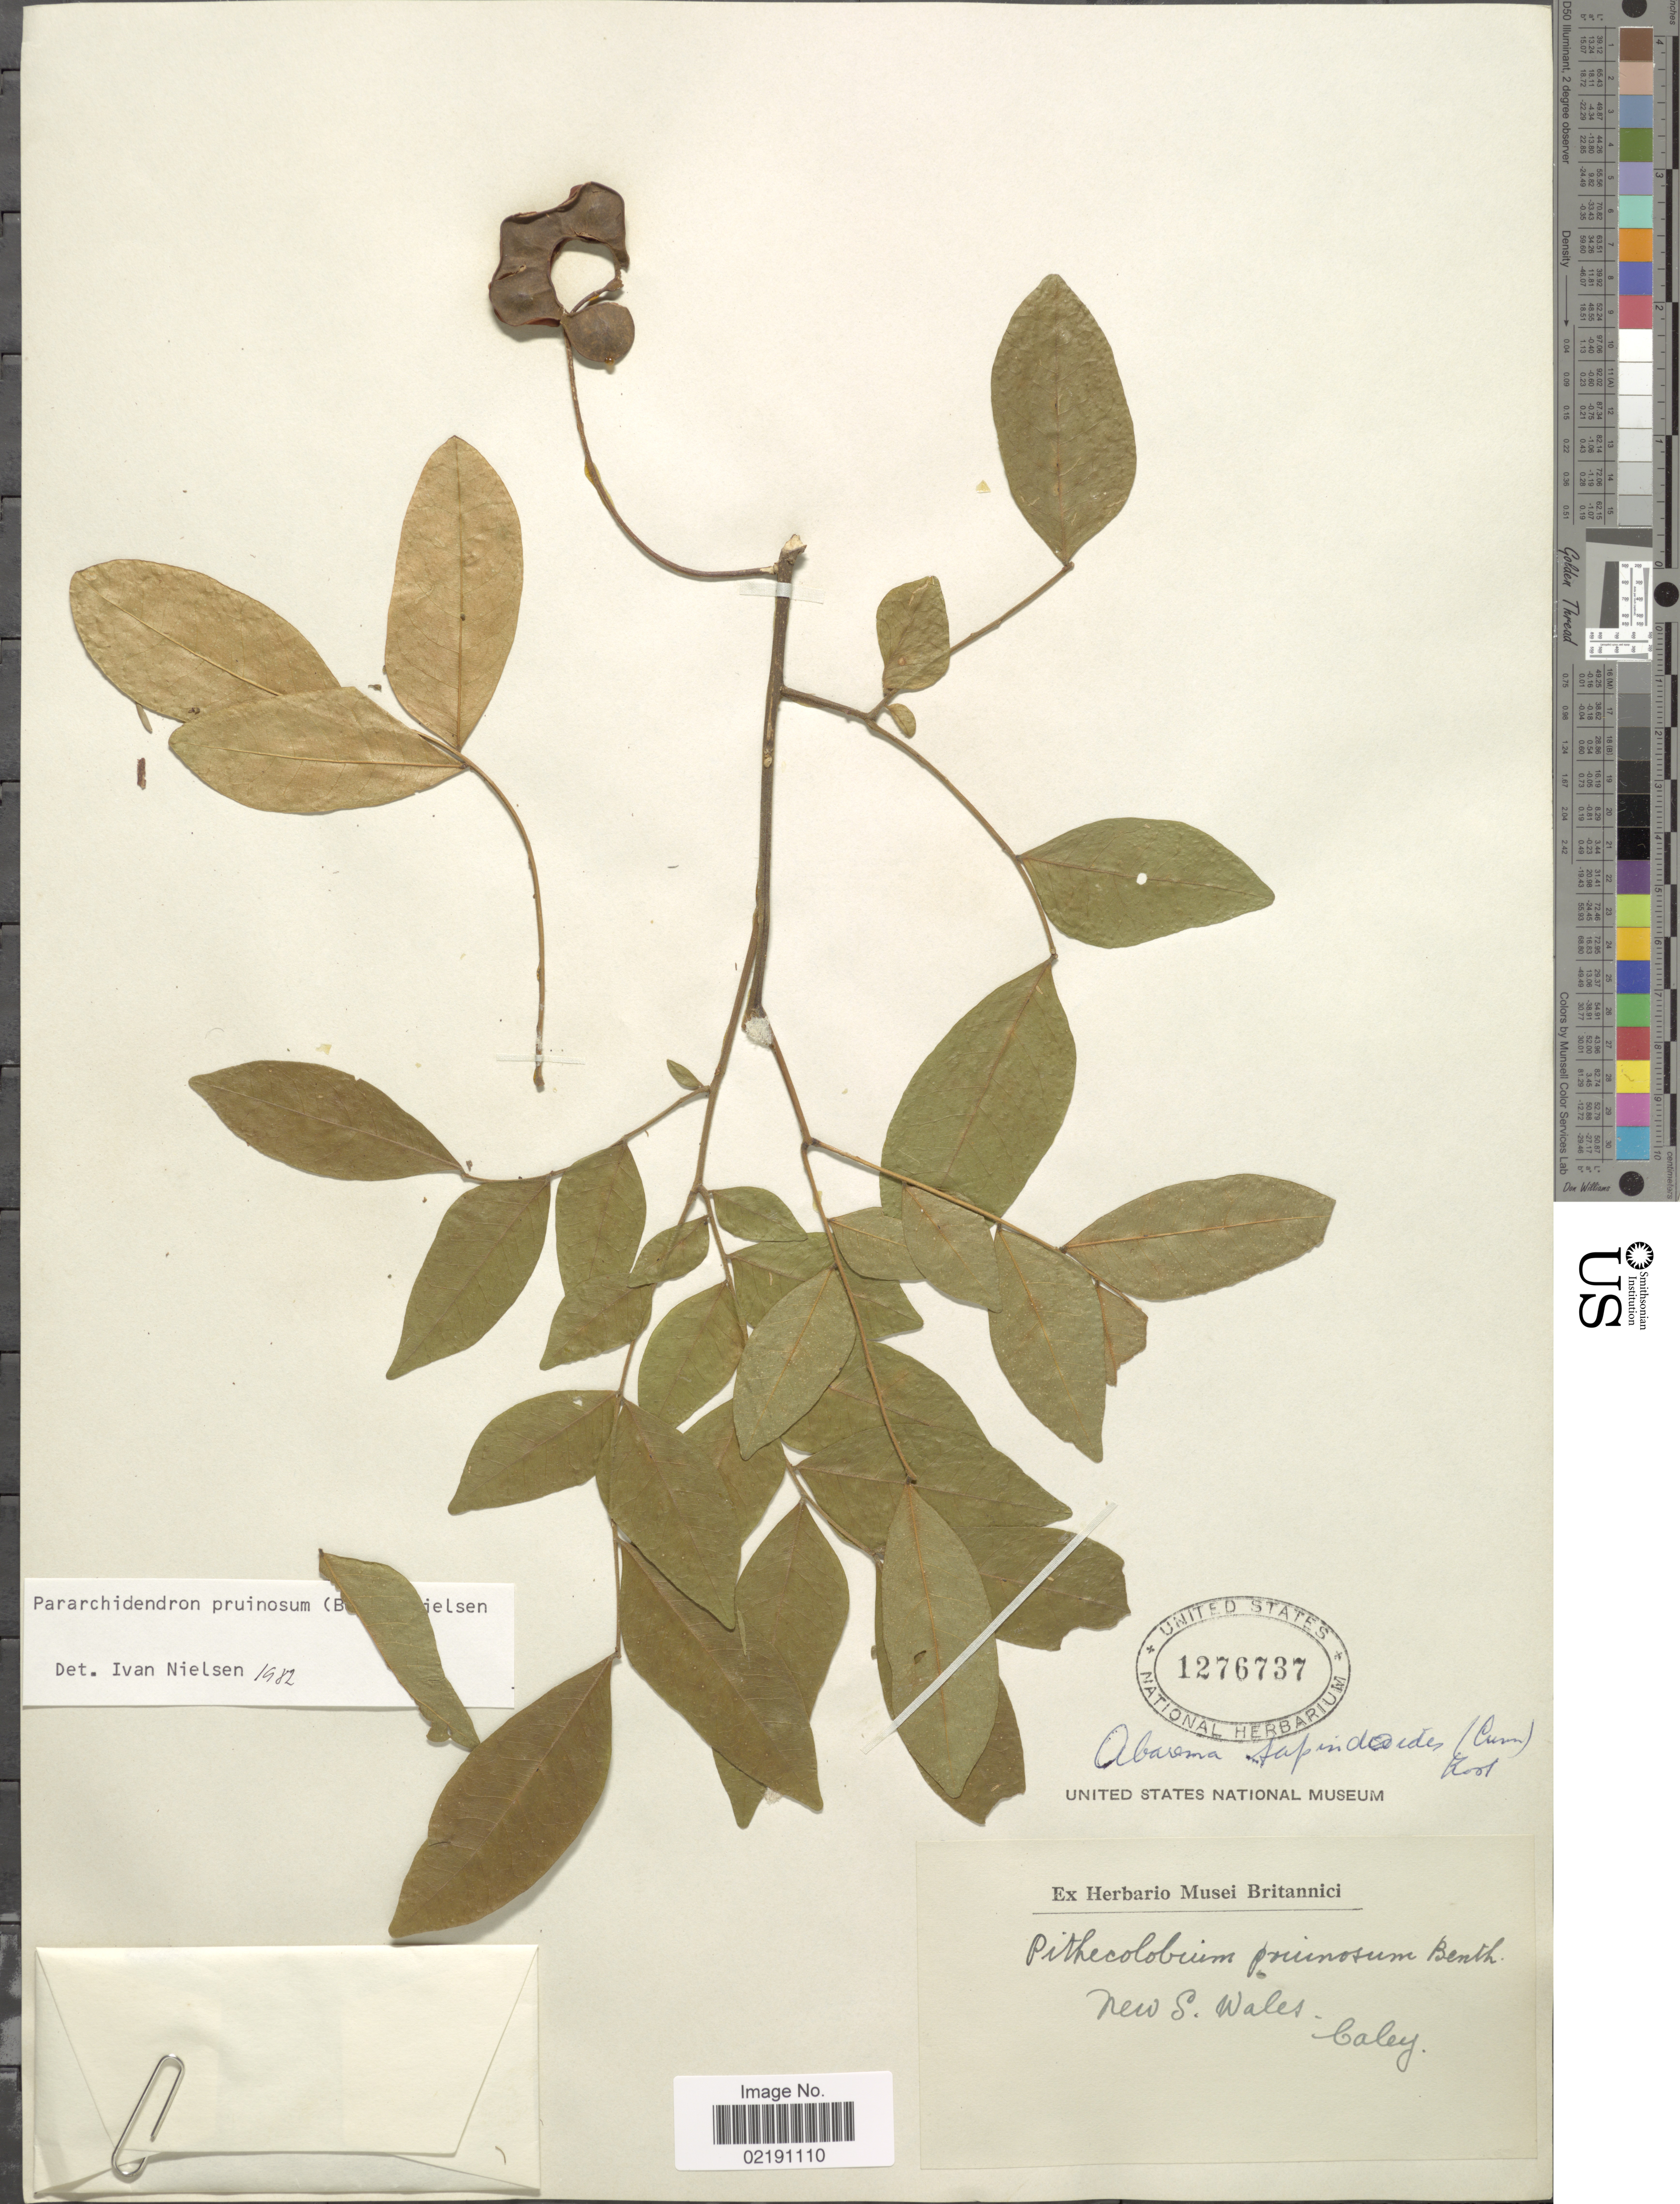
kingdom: Plantae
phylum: Tracheophyta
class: Magnoliopsida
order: Fabales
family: Fabaceae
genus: Pararchidendron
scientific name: Pararchidendron pruinosum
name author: (Benth.) I.C. Nielsen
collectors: -. Caley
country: Australia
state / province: New South Wales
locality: New S. Wales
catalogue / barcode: US 1276737